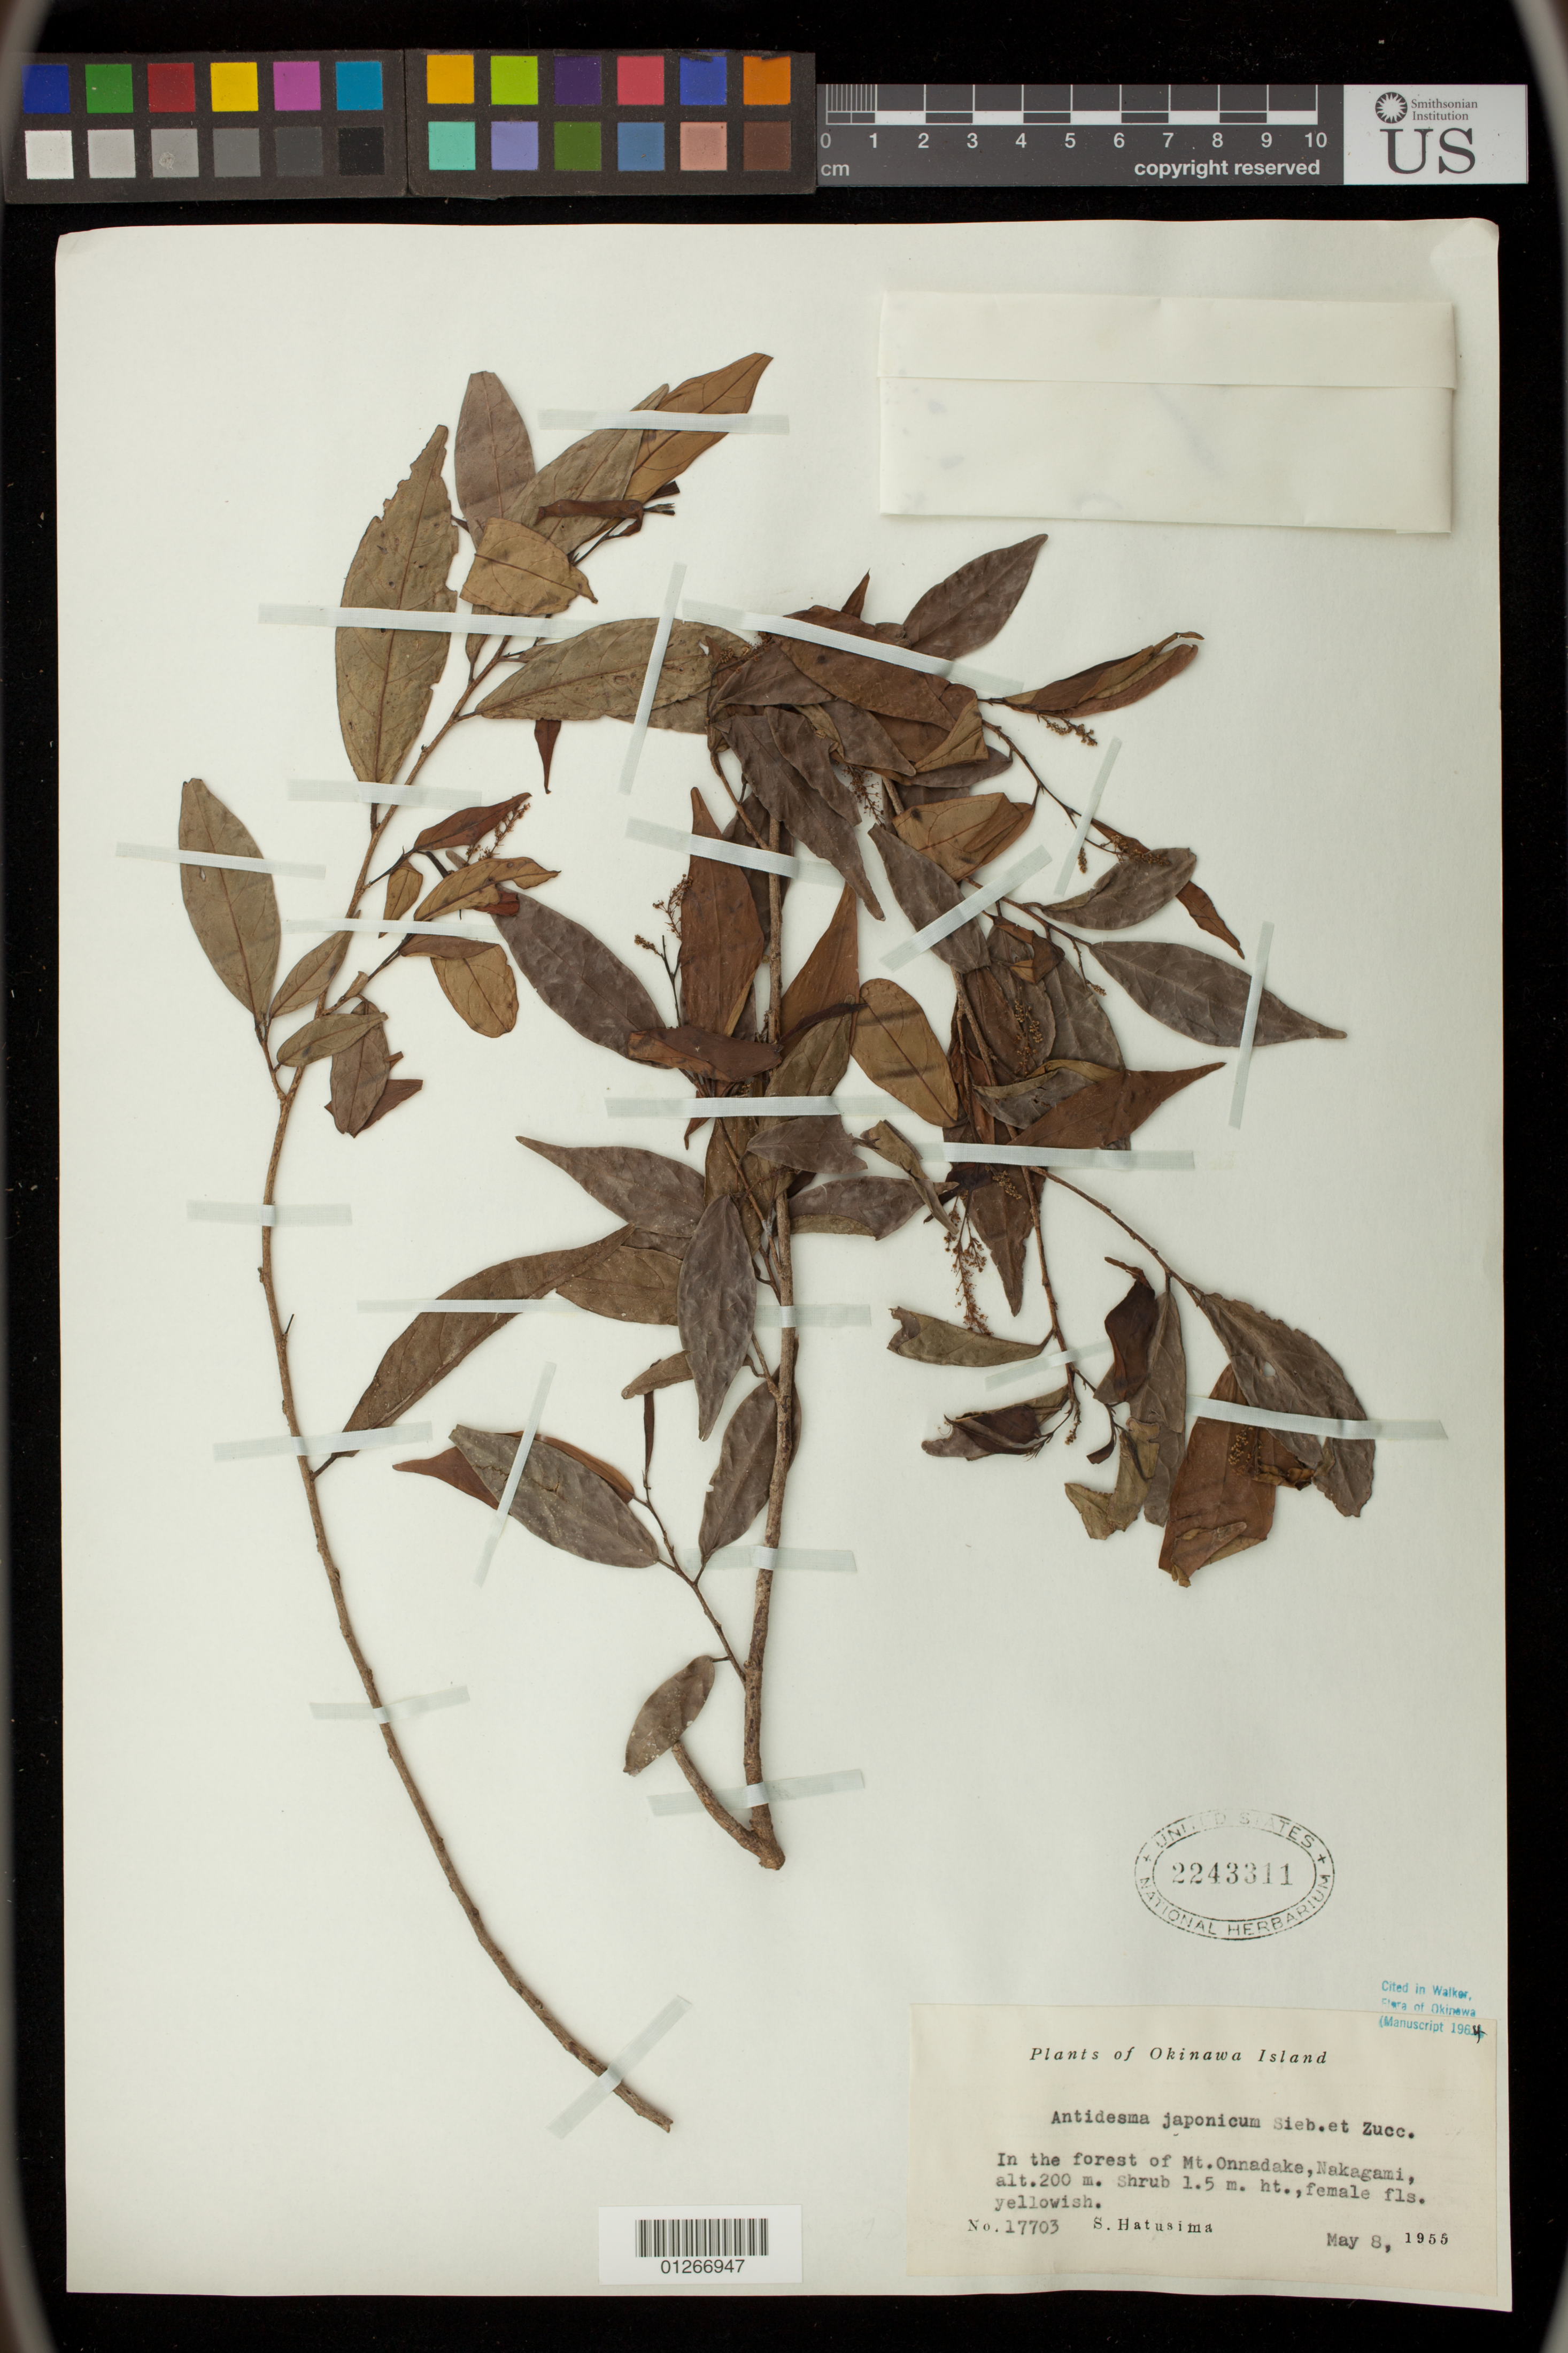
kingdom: Plantae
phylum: Tracheophyta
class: Magnoliopsida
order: Malpighiales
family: Phyllanthaceae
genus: Antidesma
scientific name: Antidesma japonicum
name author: Siebert & Zucc.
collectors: S. Hatusima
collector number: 17703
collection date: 1955-05-08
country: Japan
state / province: Okinawa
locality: Mt. Onnadake, Nakagami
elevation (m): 200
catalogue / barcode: US 2243311